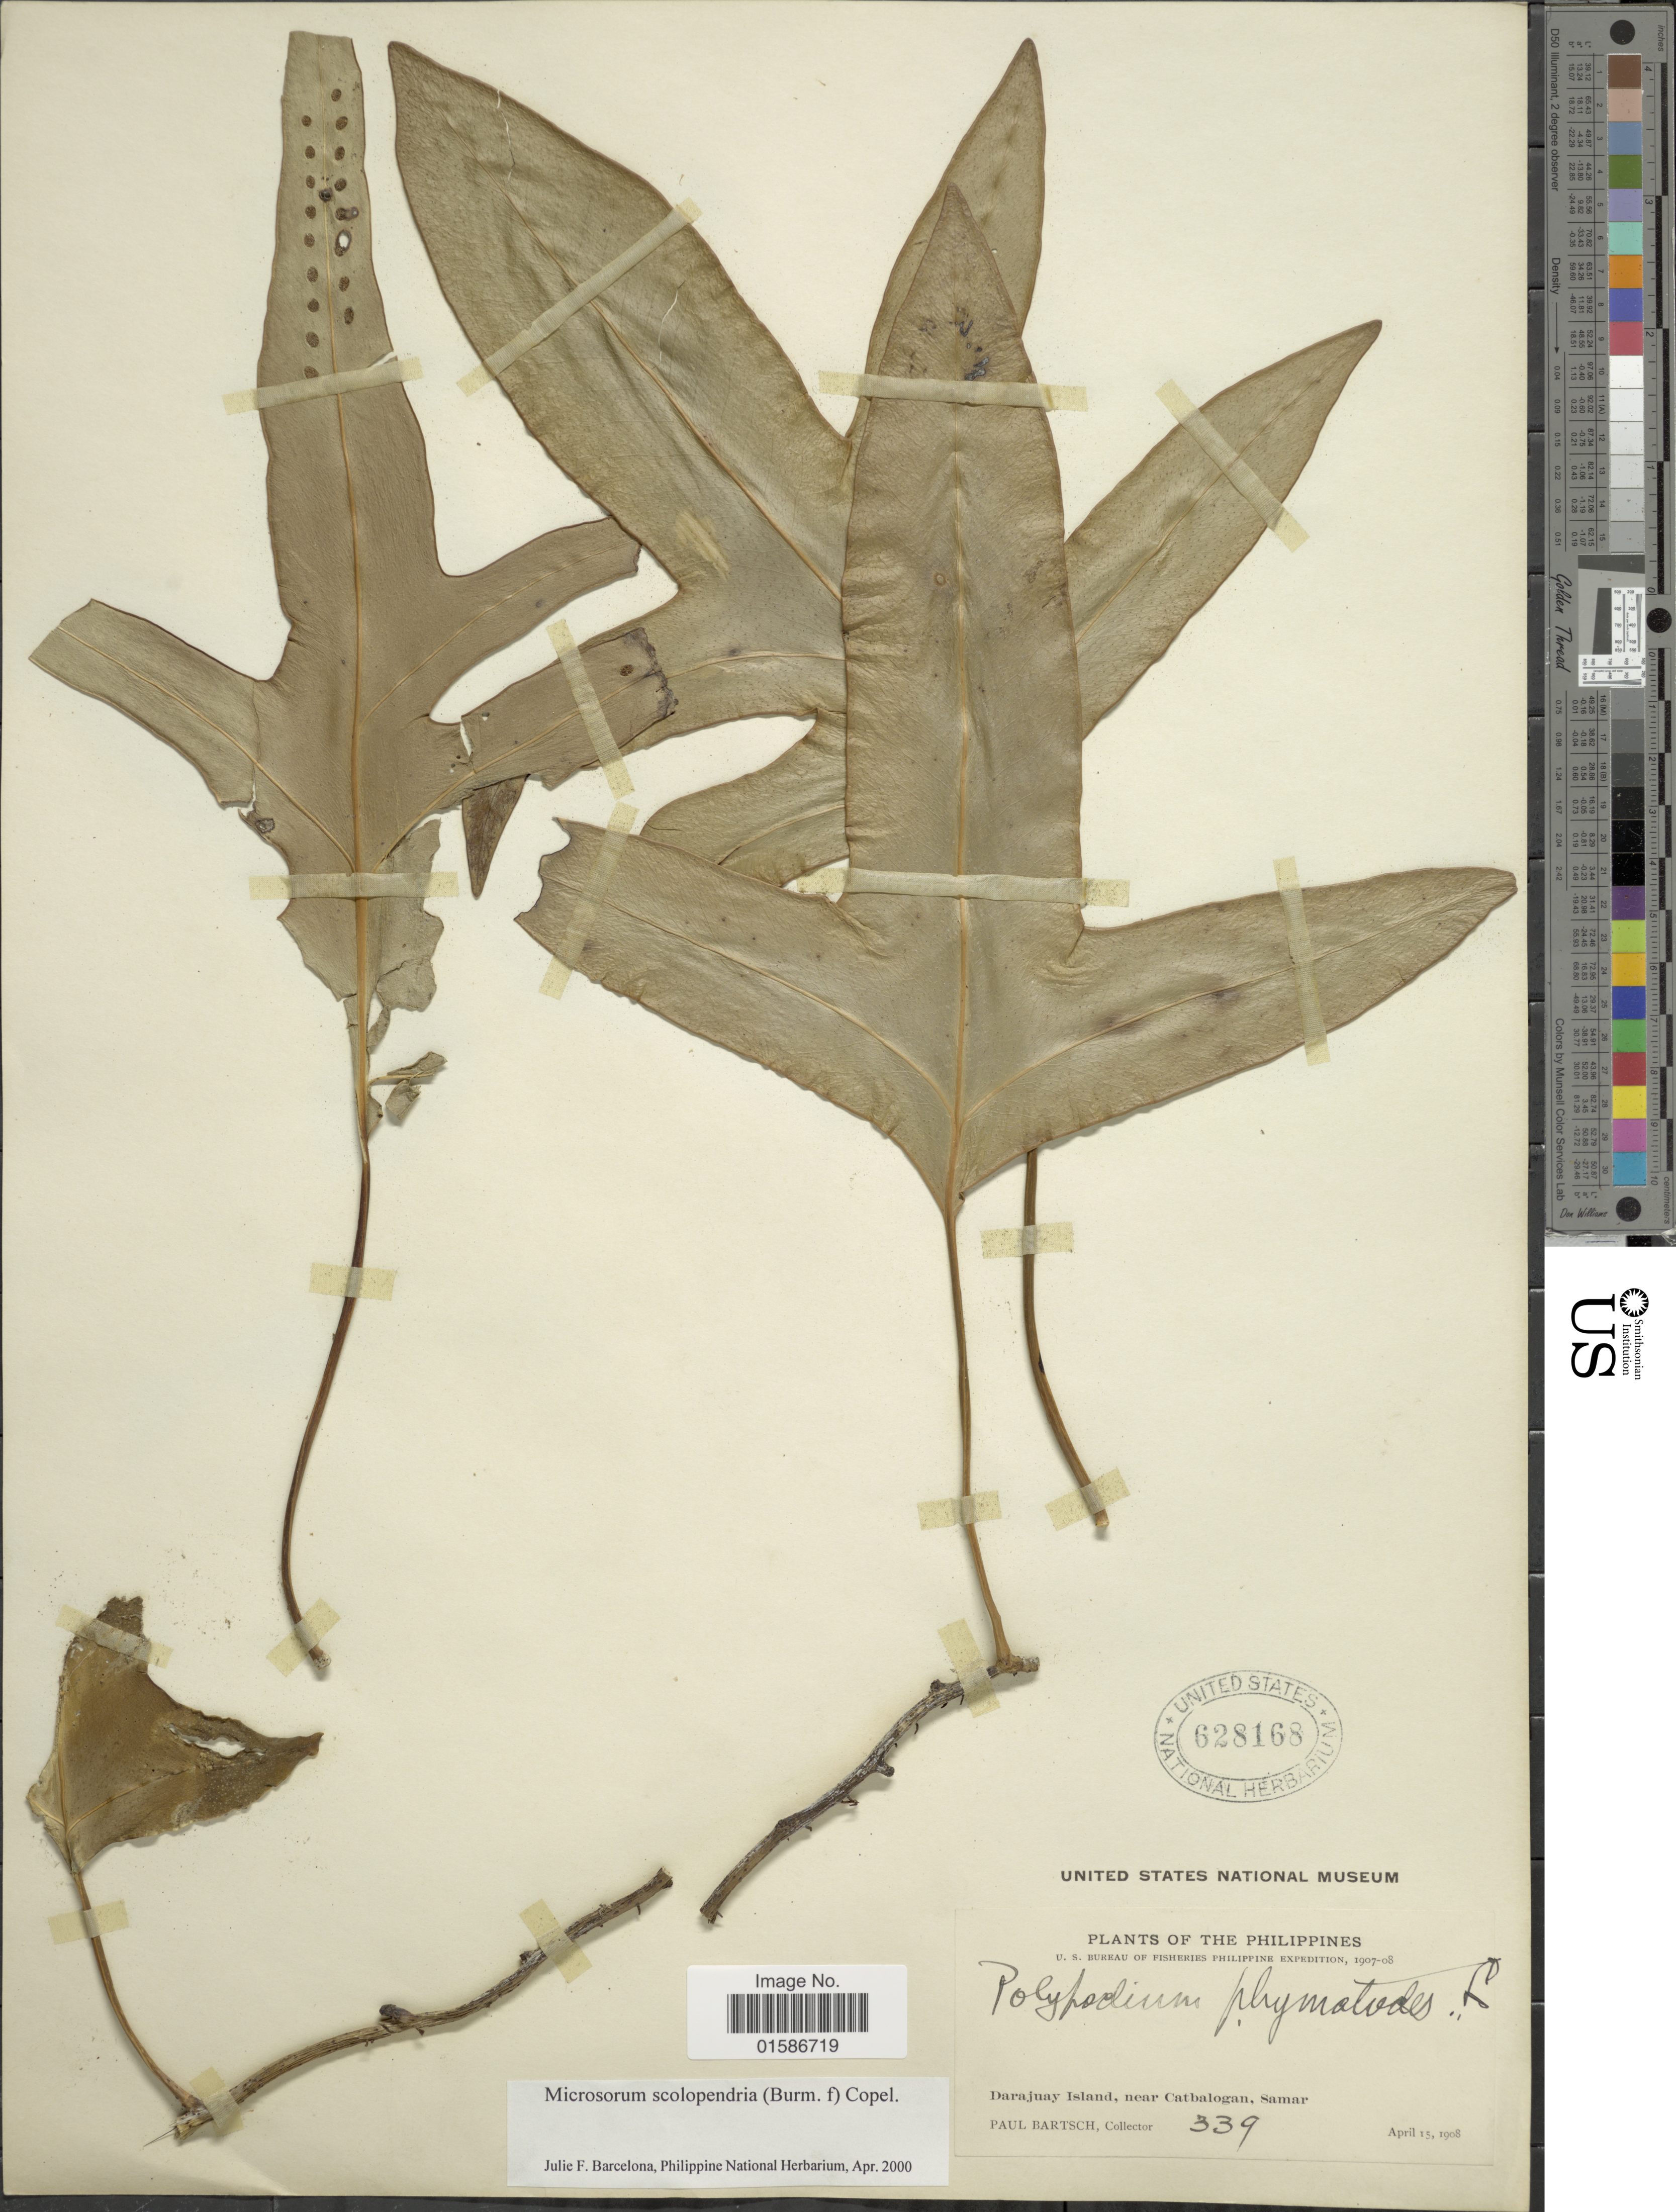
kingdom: Plantae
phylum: Tracheophyta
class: Polypodiopsida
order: Polypodiales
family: Polypodiaceae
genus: Microsorum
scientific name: Microsorum scolopendria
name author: (Burm. f.) Copel.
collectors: P. Bartsch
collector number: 339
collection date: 1908-04-15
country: Philippines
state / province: Eastern Visayas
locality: Darajuay Island, near Catbalogan, Samar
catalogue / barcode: US 628168